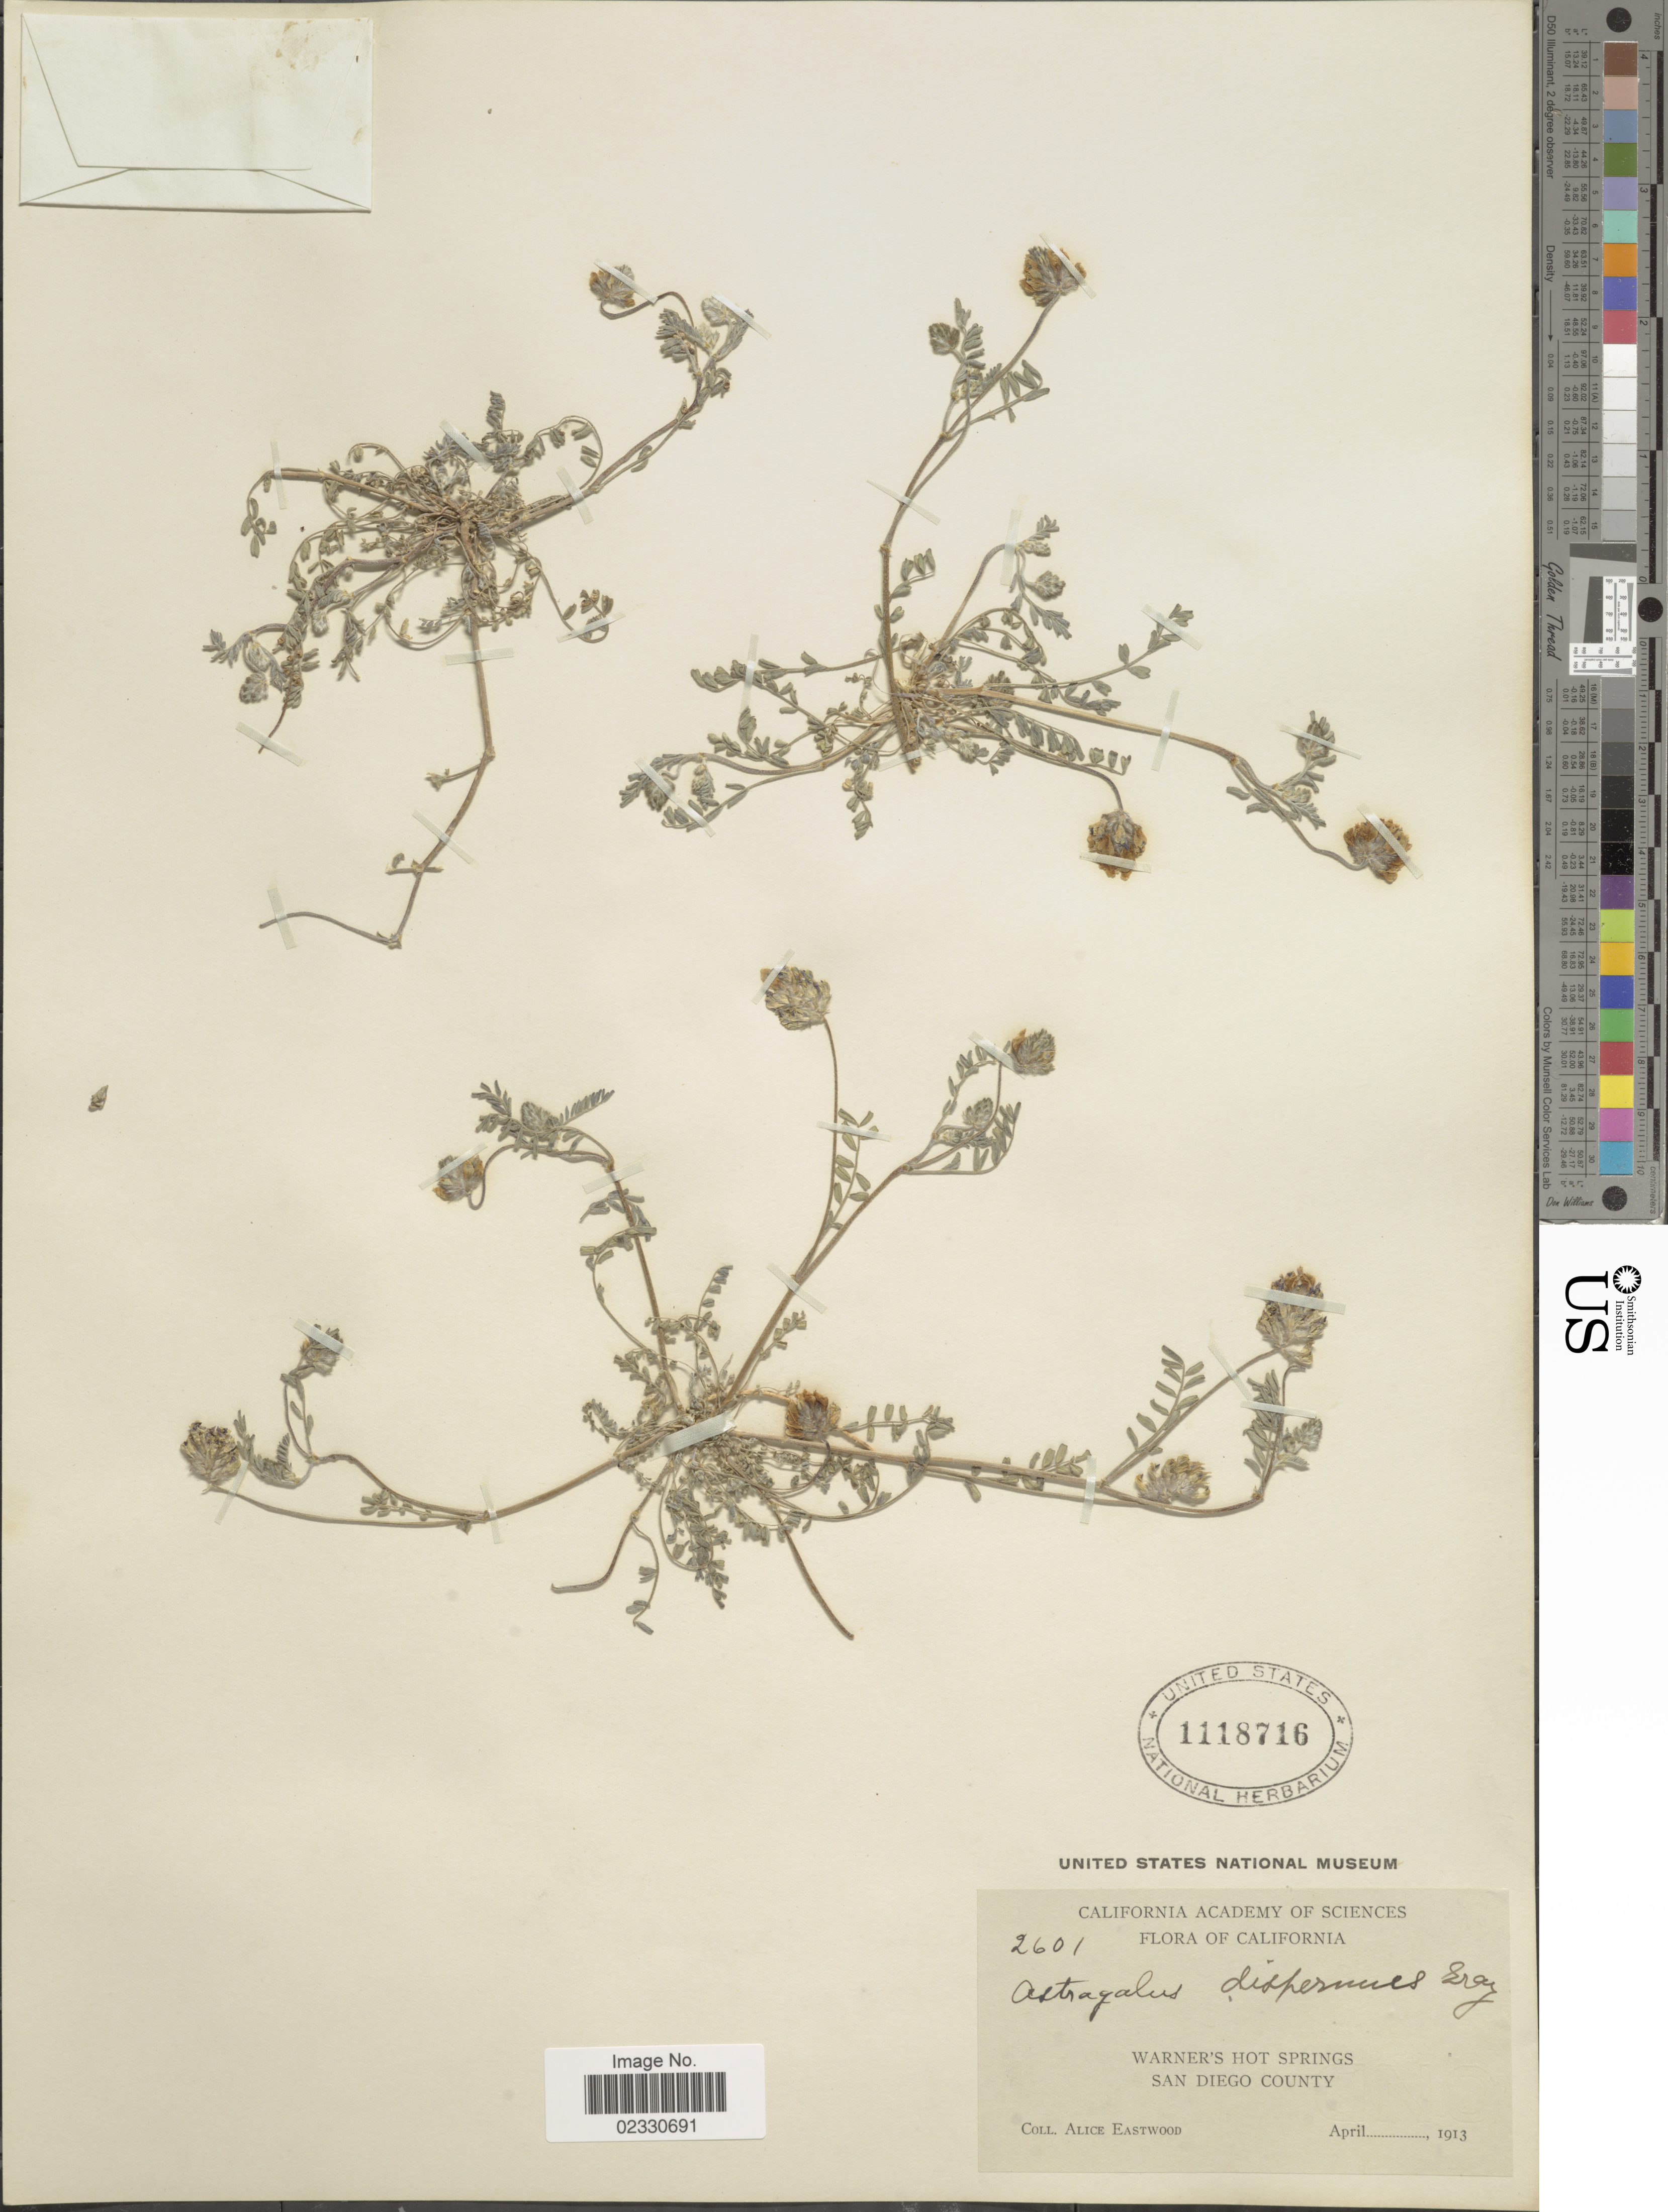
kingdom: Plantae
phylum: Tracheophyta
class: Magnoliopsida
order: Fabales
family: Fabaceae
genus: Astragalus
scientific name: Astragalus dispermus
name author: A. Gray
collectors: A. Eastwood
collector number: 2601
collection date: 1913-04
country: United States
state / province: California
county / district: San Diego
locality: Warner Hot Springs, San Diego County.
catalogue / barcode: US 1118716